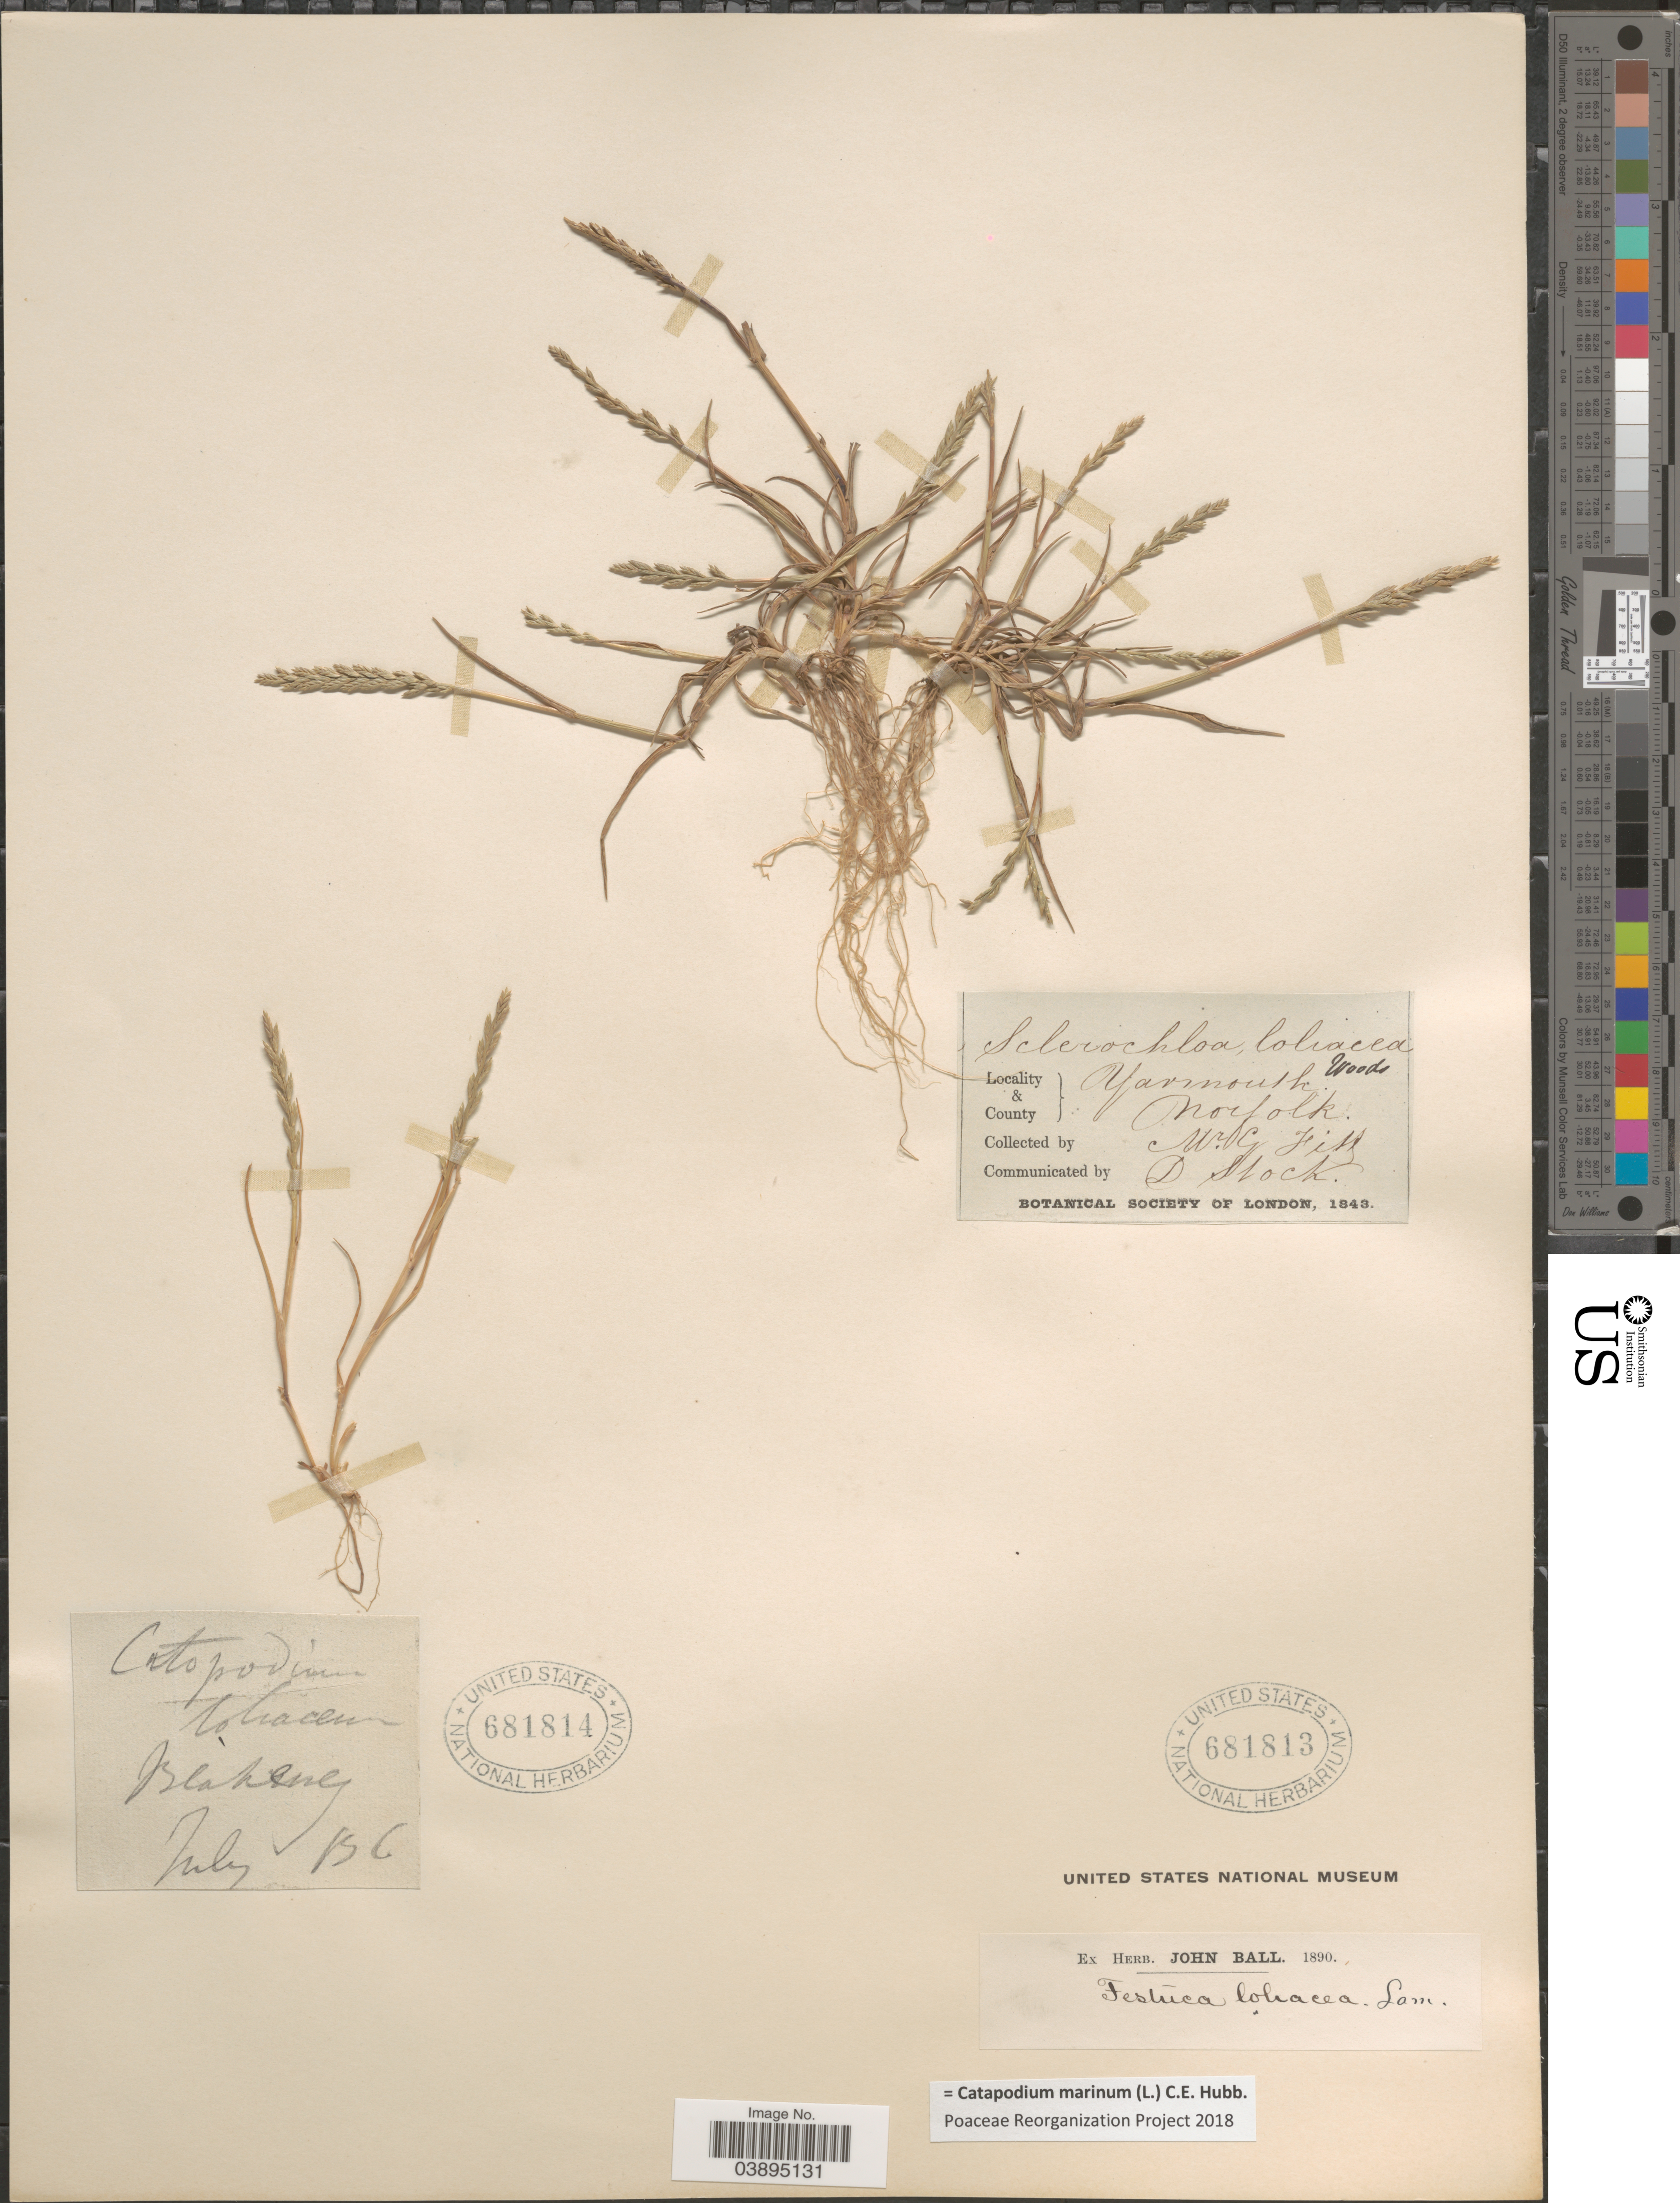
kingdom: Plantae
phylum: Tracheophyta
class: Liliopsida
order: Poales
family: Poaceae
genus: Catapodium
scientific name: Catapodium marinum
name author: (L.) C.E. Hubb.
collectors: W. Fitz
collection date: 1843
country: Australia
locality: Yarmouth.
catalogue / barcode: US 681813-2